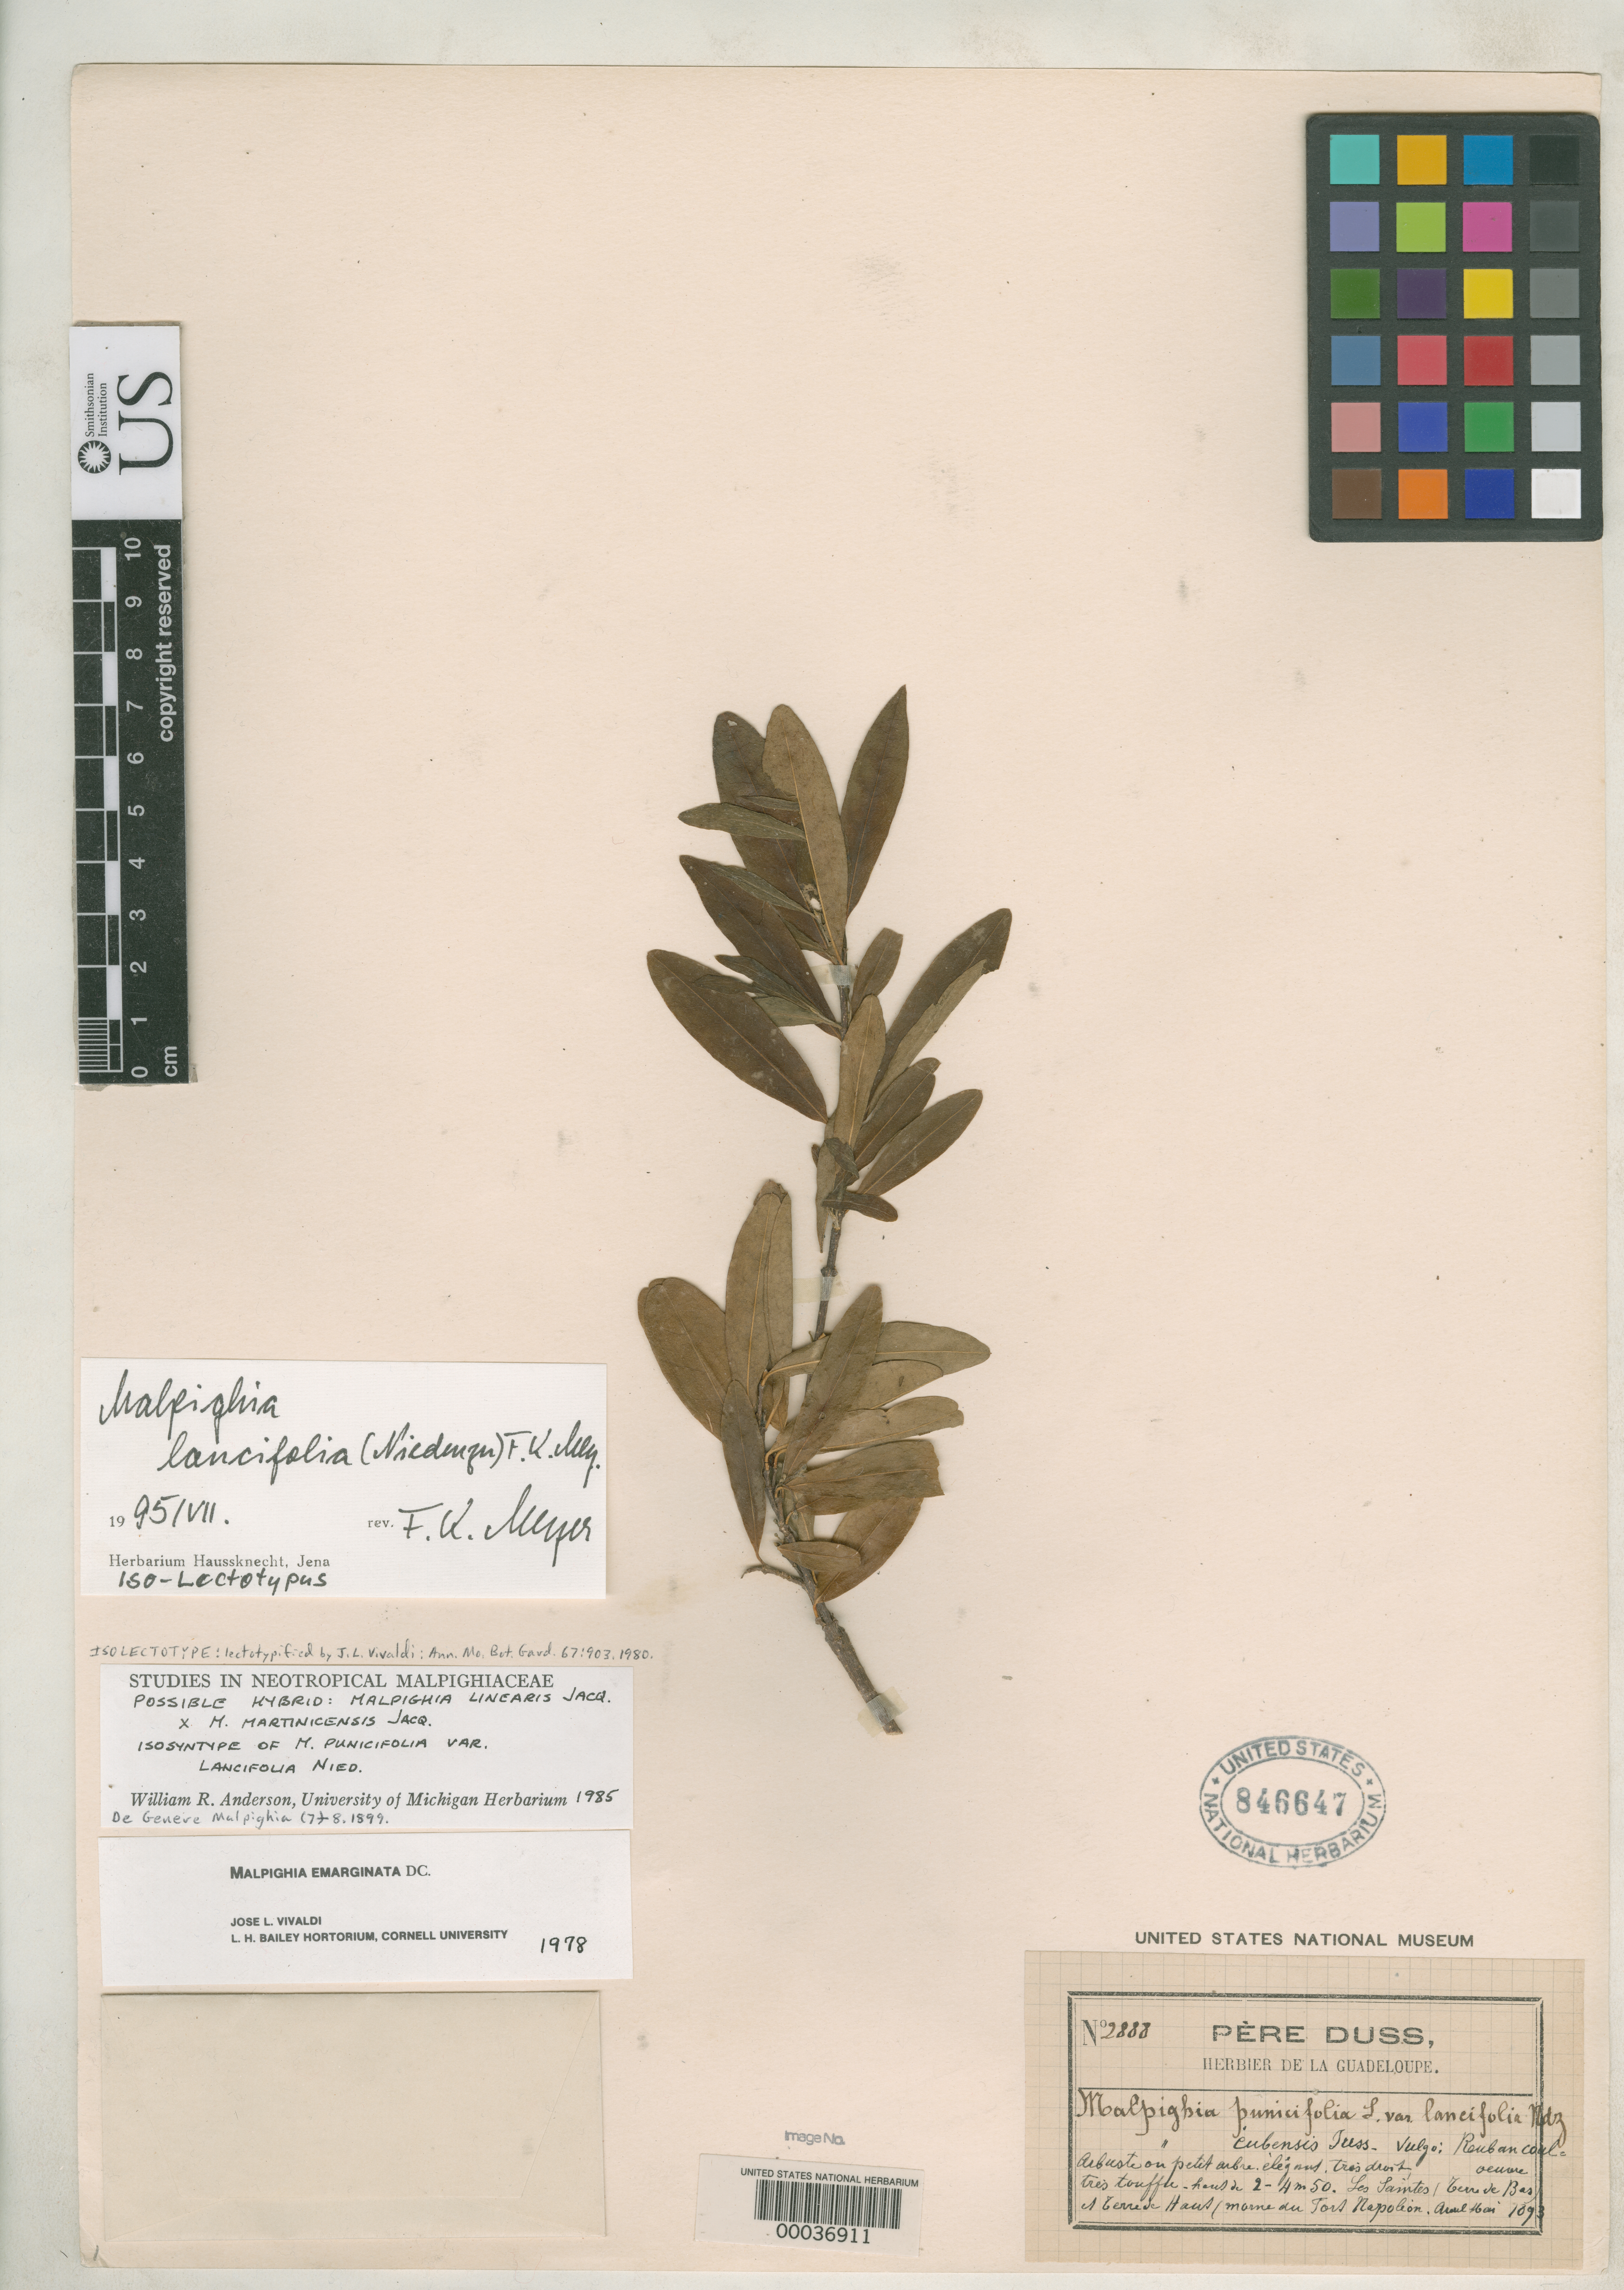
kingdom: Plantae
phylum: Tracheophyta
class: Magnoliopsida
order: Malpighiales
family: Malpighiaceae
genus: Malpighia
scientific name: Malpighia punicifolia var. lancifolia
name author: Nied.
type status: Isolectotype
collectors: Père Duss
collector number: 2888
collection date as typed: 16 Apr 1893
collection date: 1893-04-16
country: Guadeloupe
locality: Les Saintesm Terre de Bas, Terre Dehaus, Morne du Fort Napoleon.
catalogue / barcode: US 846647